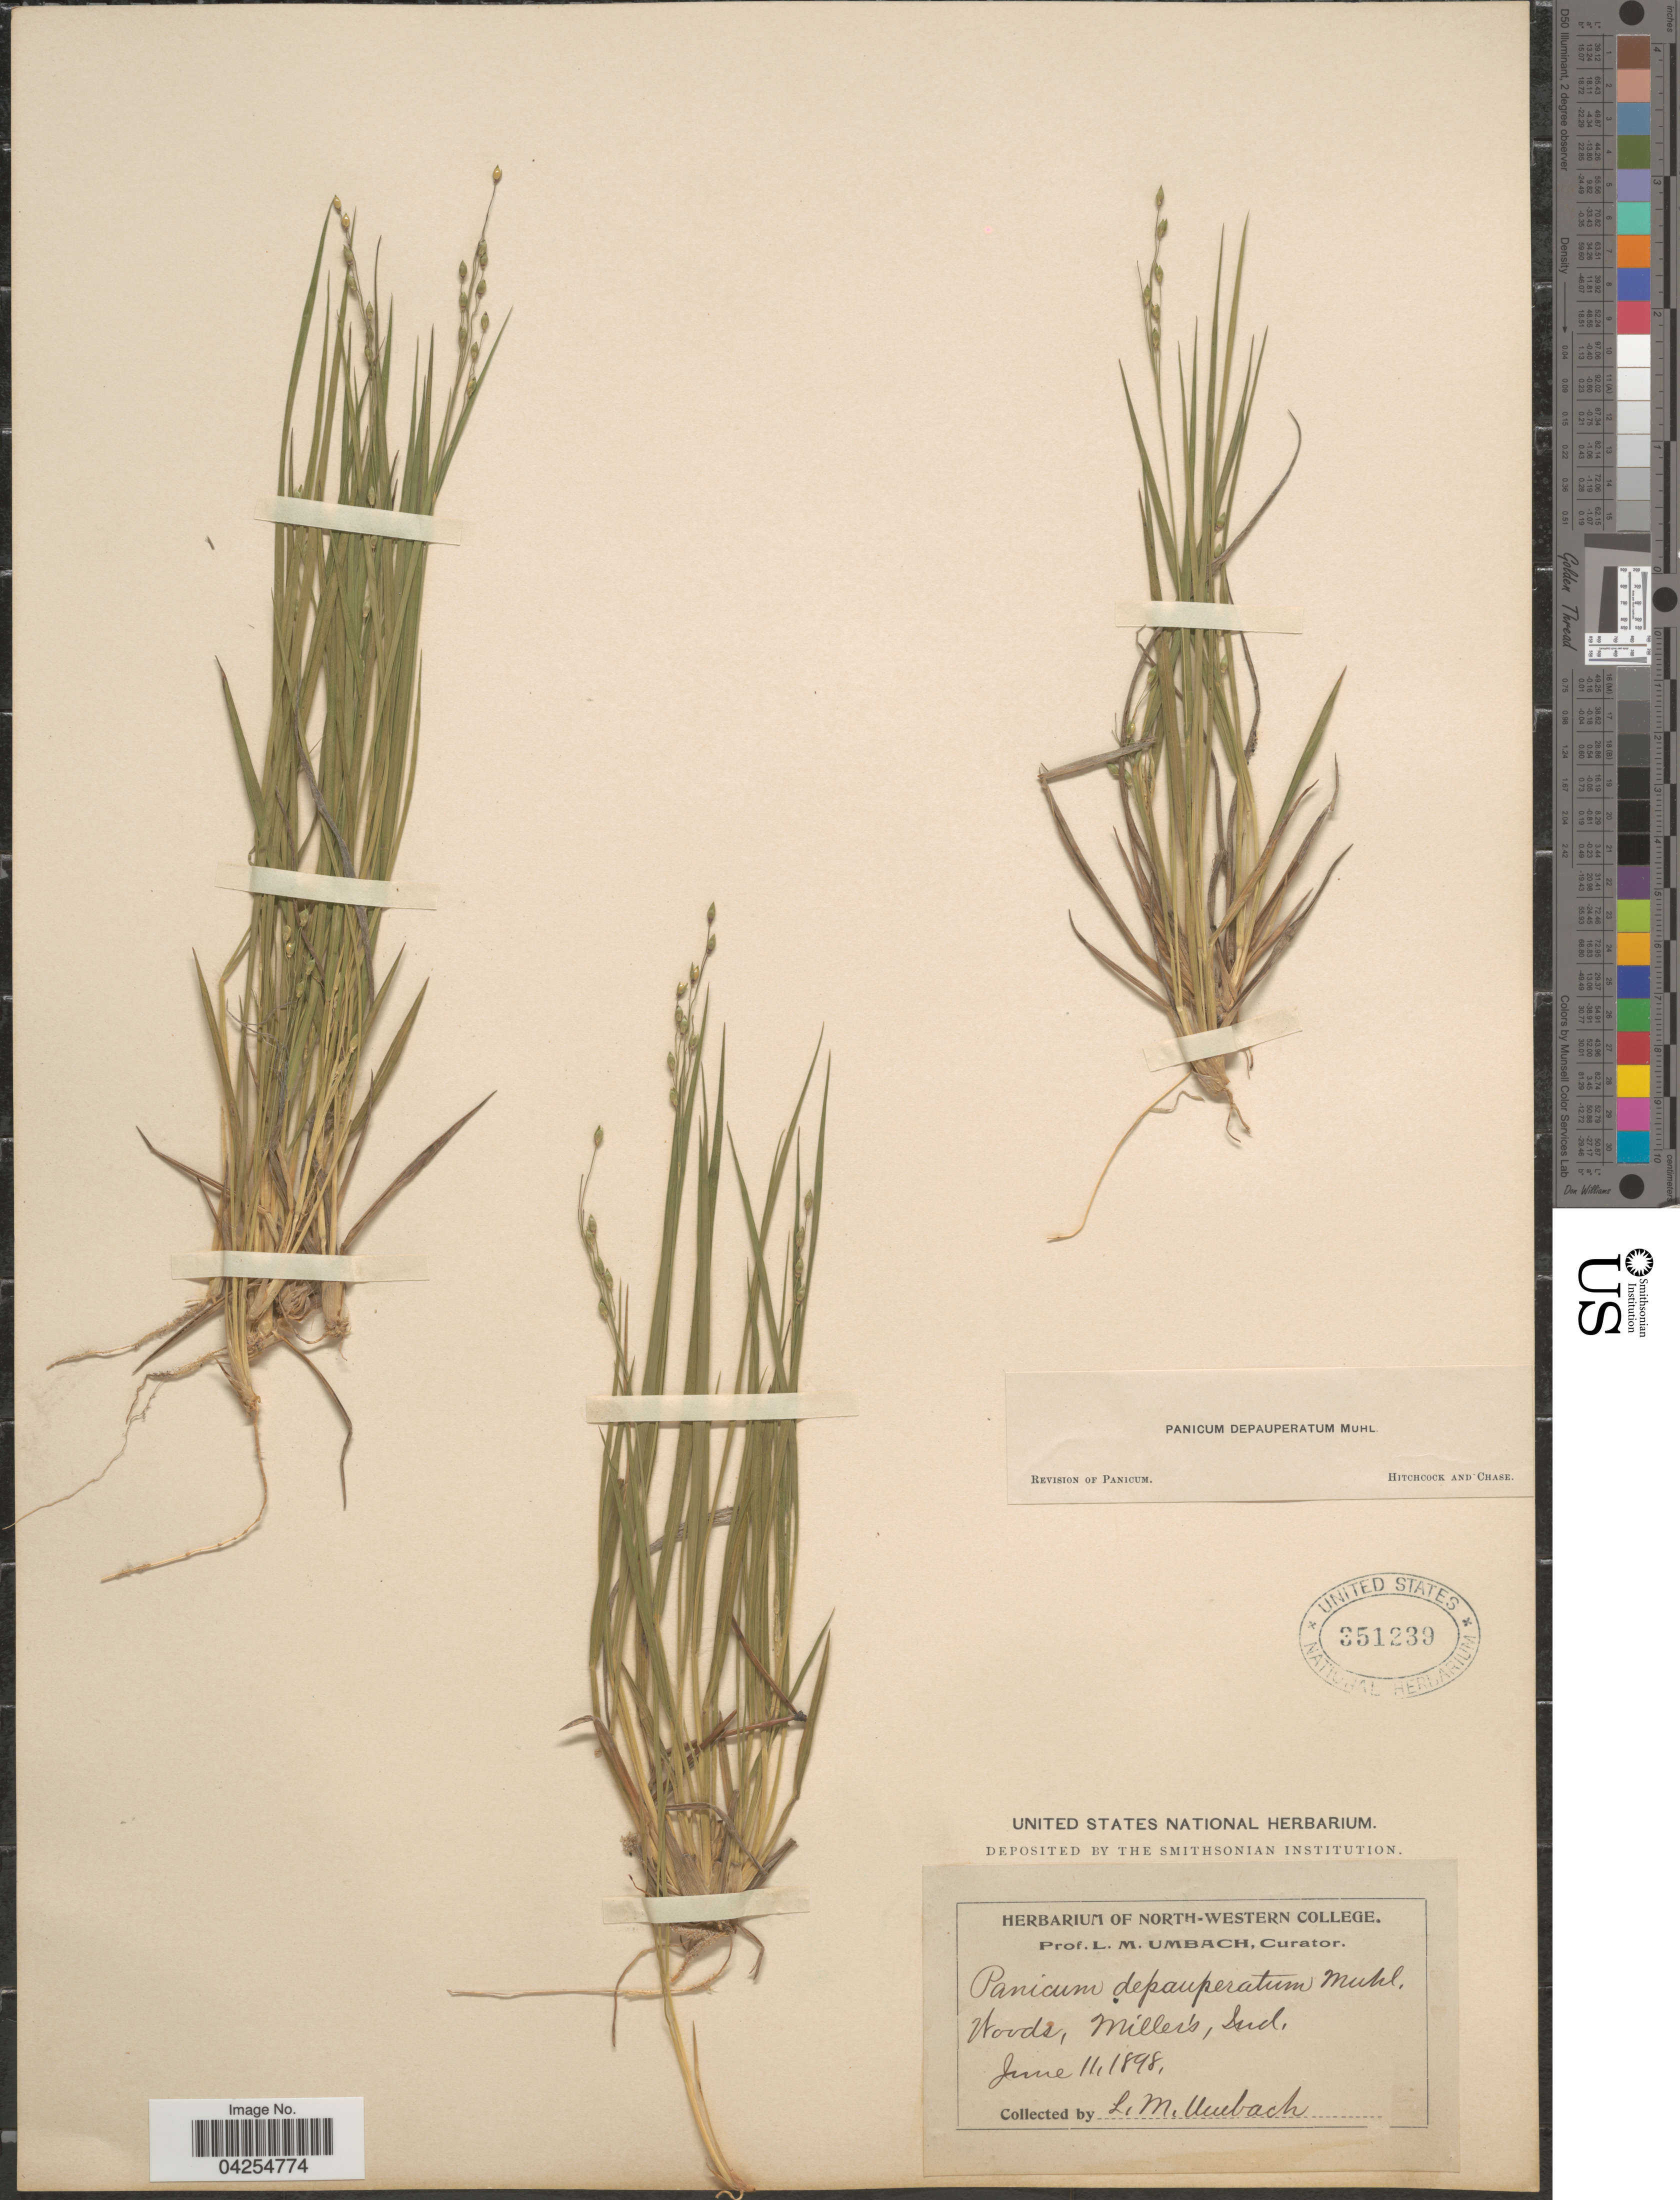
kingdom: Plantae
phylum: Tracheophyta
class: Liliopsida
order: Poales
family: Poaceae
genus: Dichanthelium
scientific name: Dichanthelium depauperatum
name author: (Muhl.) Gould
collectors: L. M. Umbach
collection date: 1898-06-11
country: United States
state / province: Indiana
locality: Woods, Millers.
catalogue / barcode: US 351239